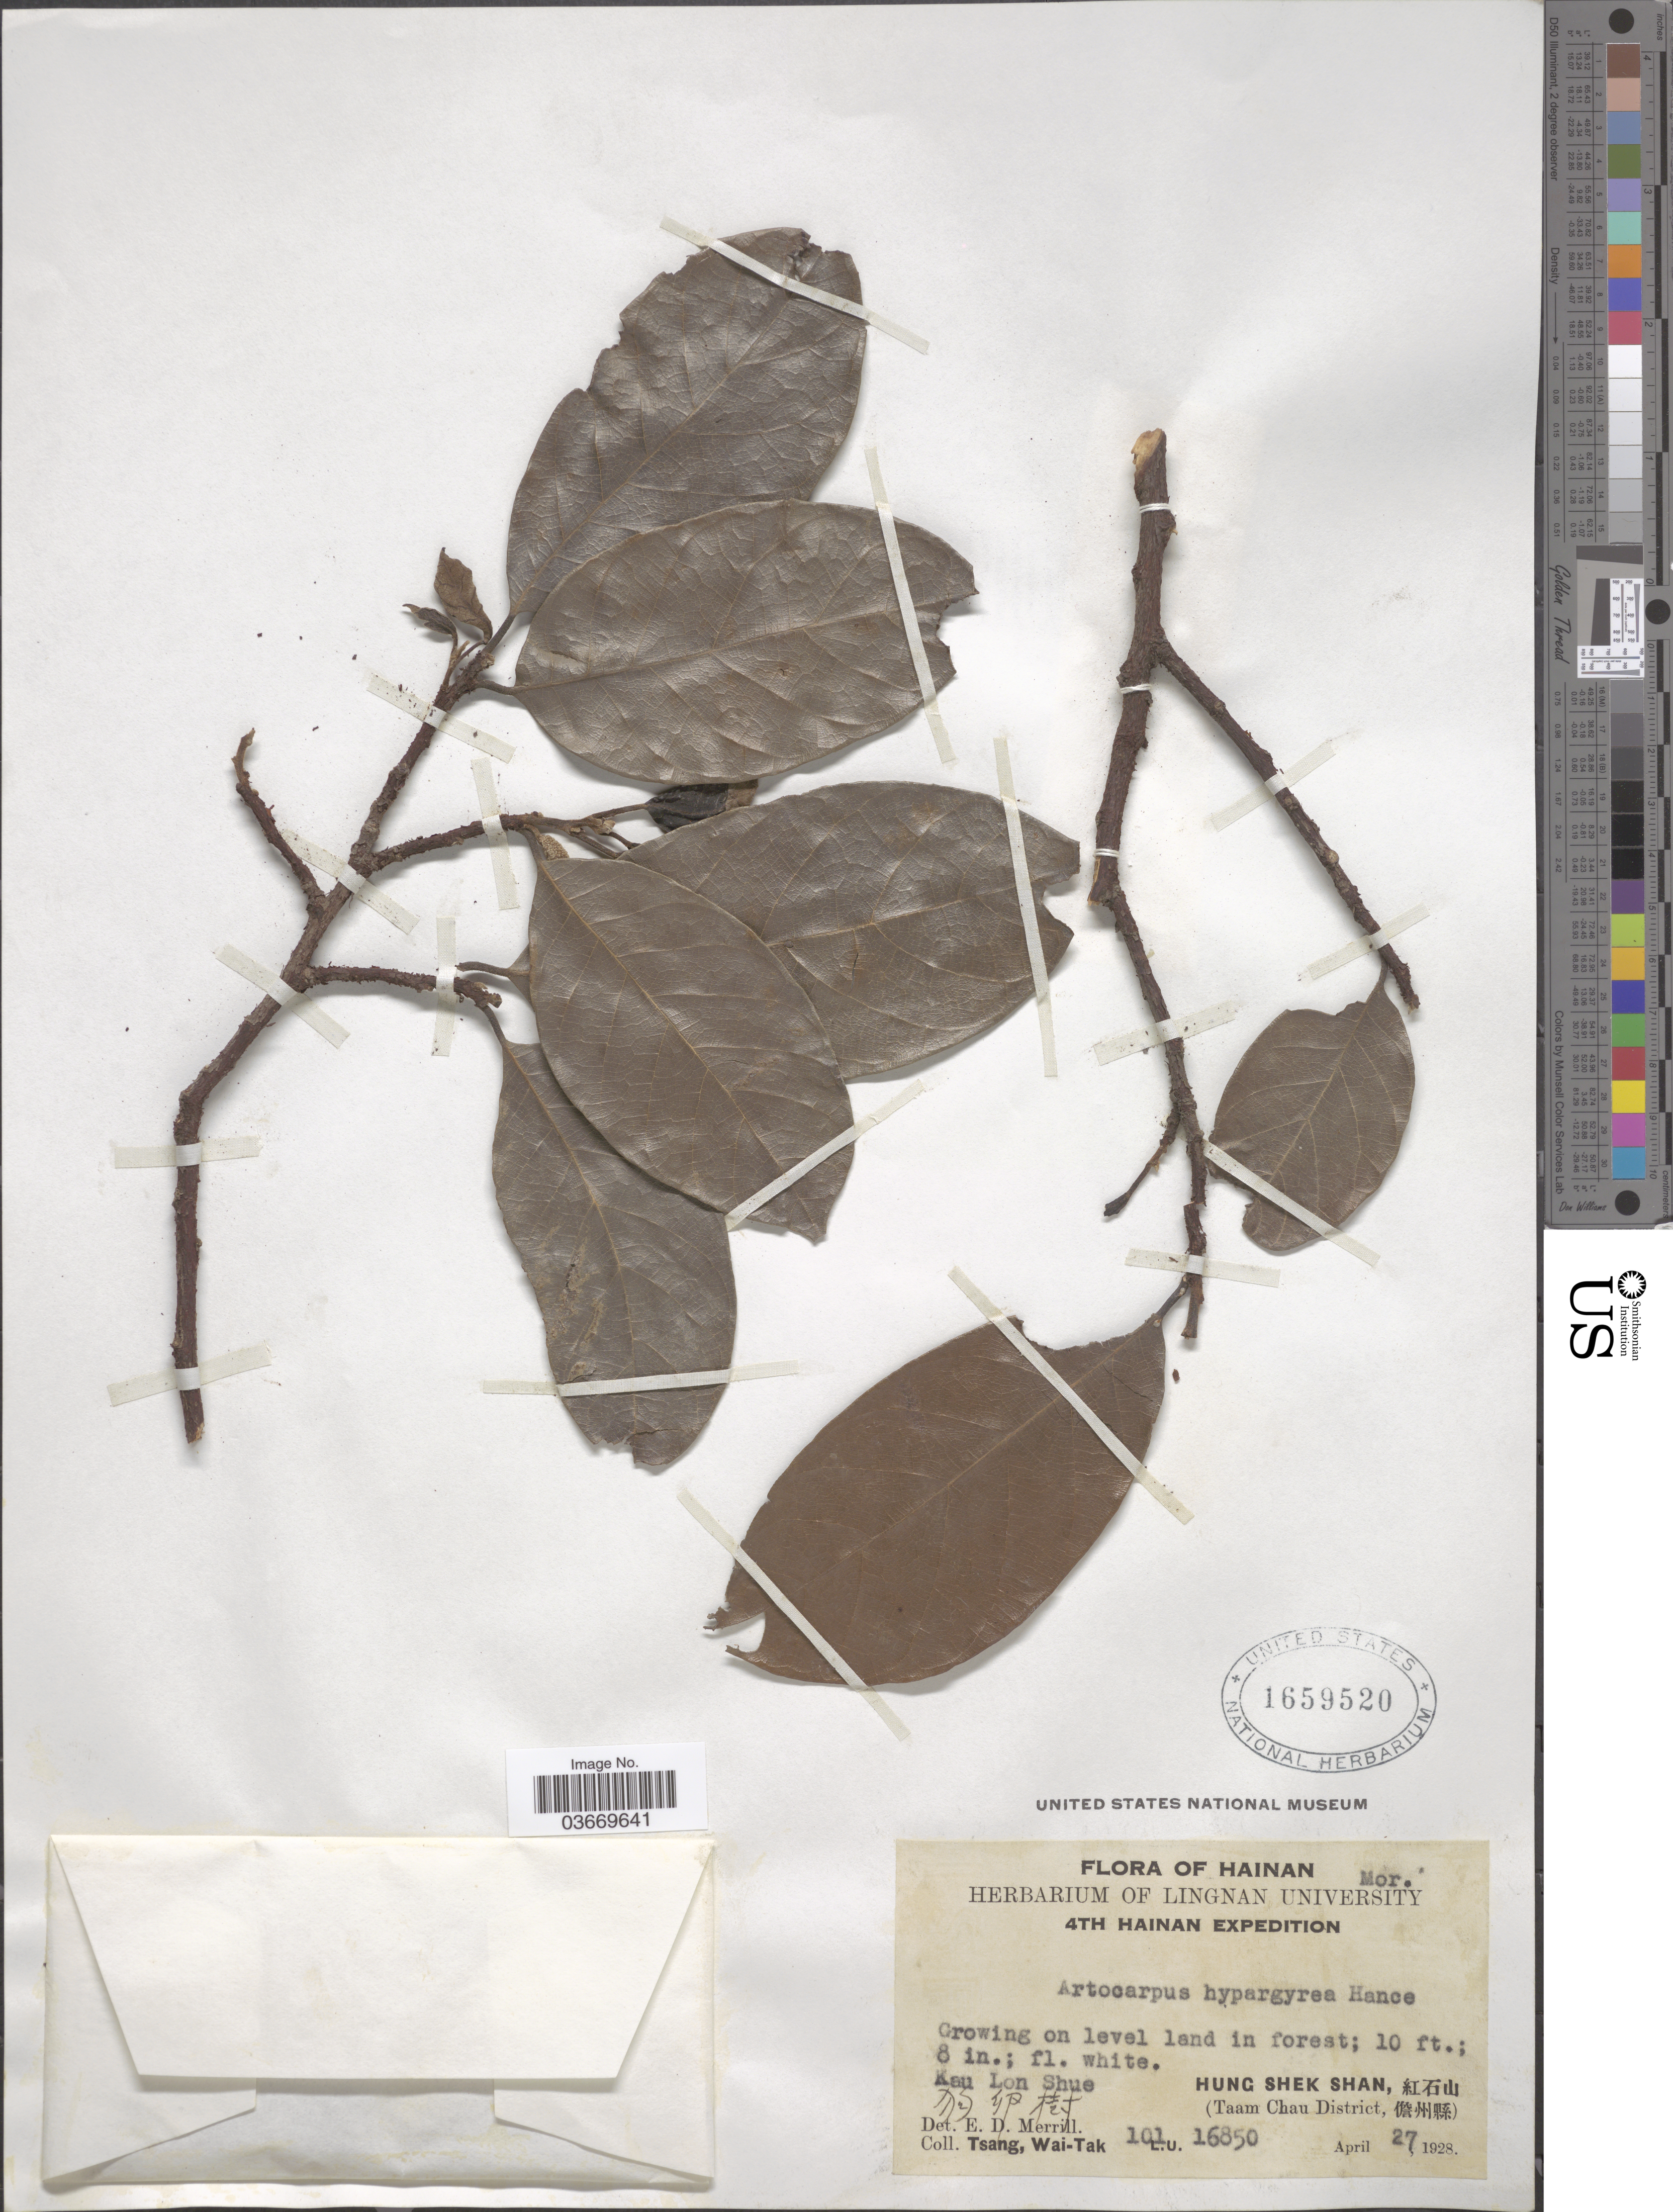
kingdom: Plantae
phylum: Tracheophyta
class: Magnoliopsida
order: Rosales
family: Moraceae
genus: Artocarpus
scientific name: Artocarpus hypargyreus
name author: Hance ex Benth.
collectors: W. T. Tsang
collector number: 101L.U.16850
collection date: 1928-04-27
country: China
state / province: Hainan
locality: Growing on level land in forest. Kau Lon Shue X. Hung Shek Shan, X (Taam Chau District, X).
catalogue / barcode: US 1659520